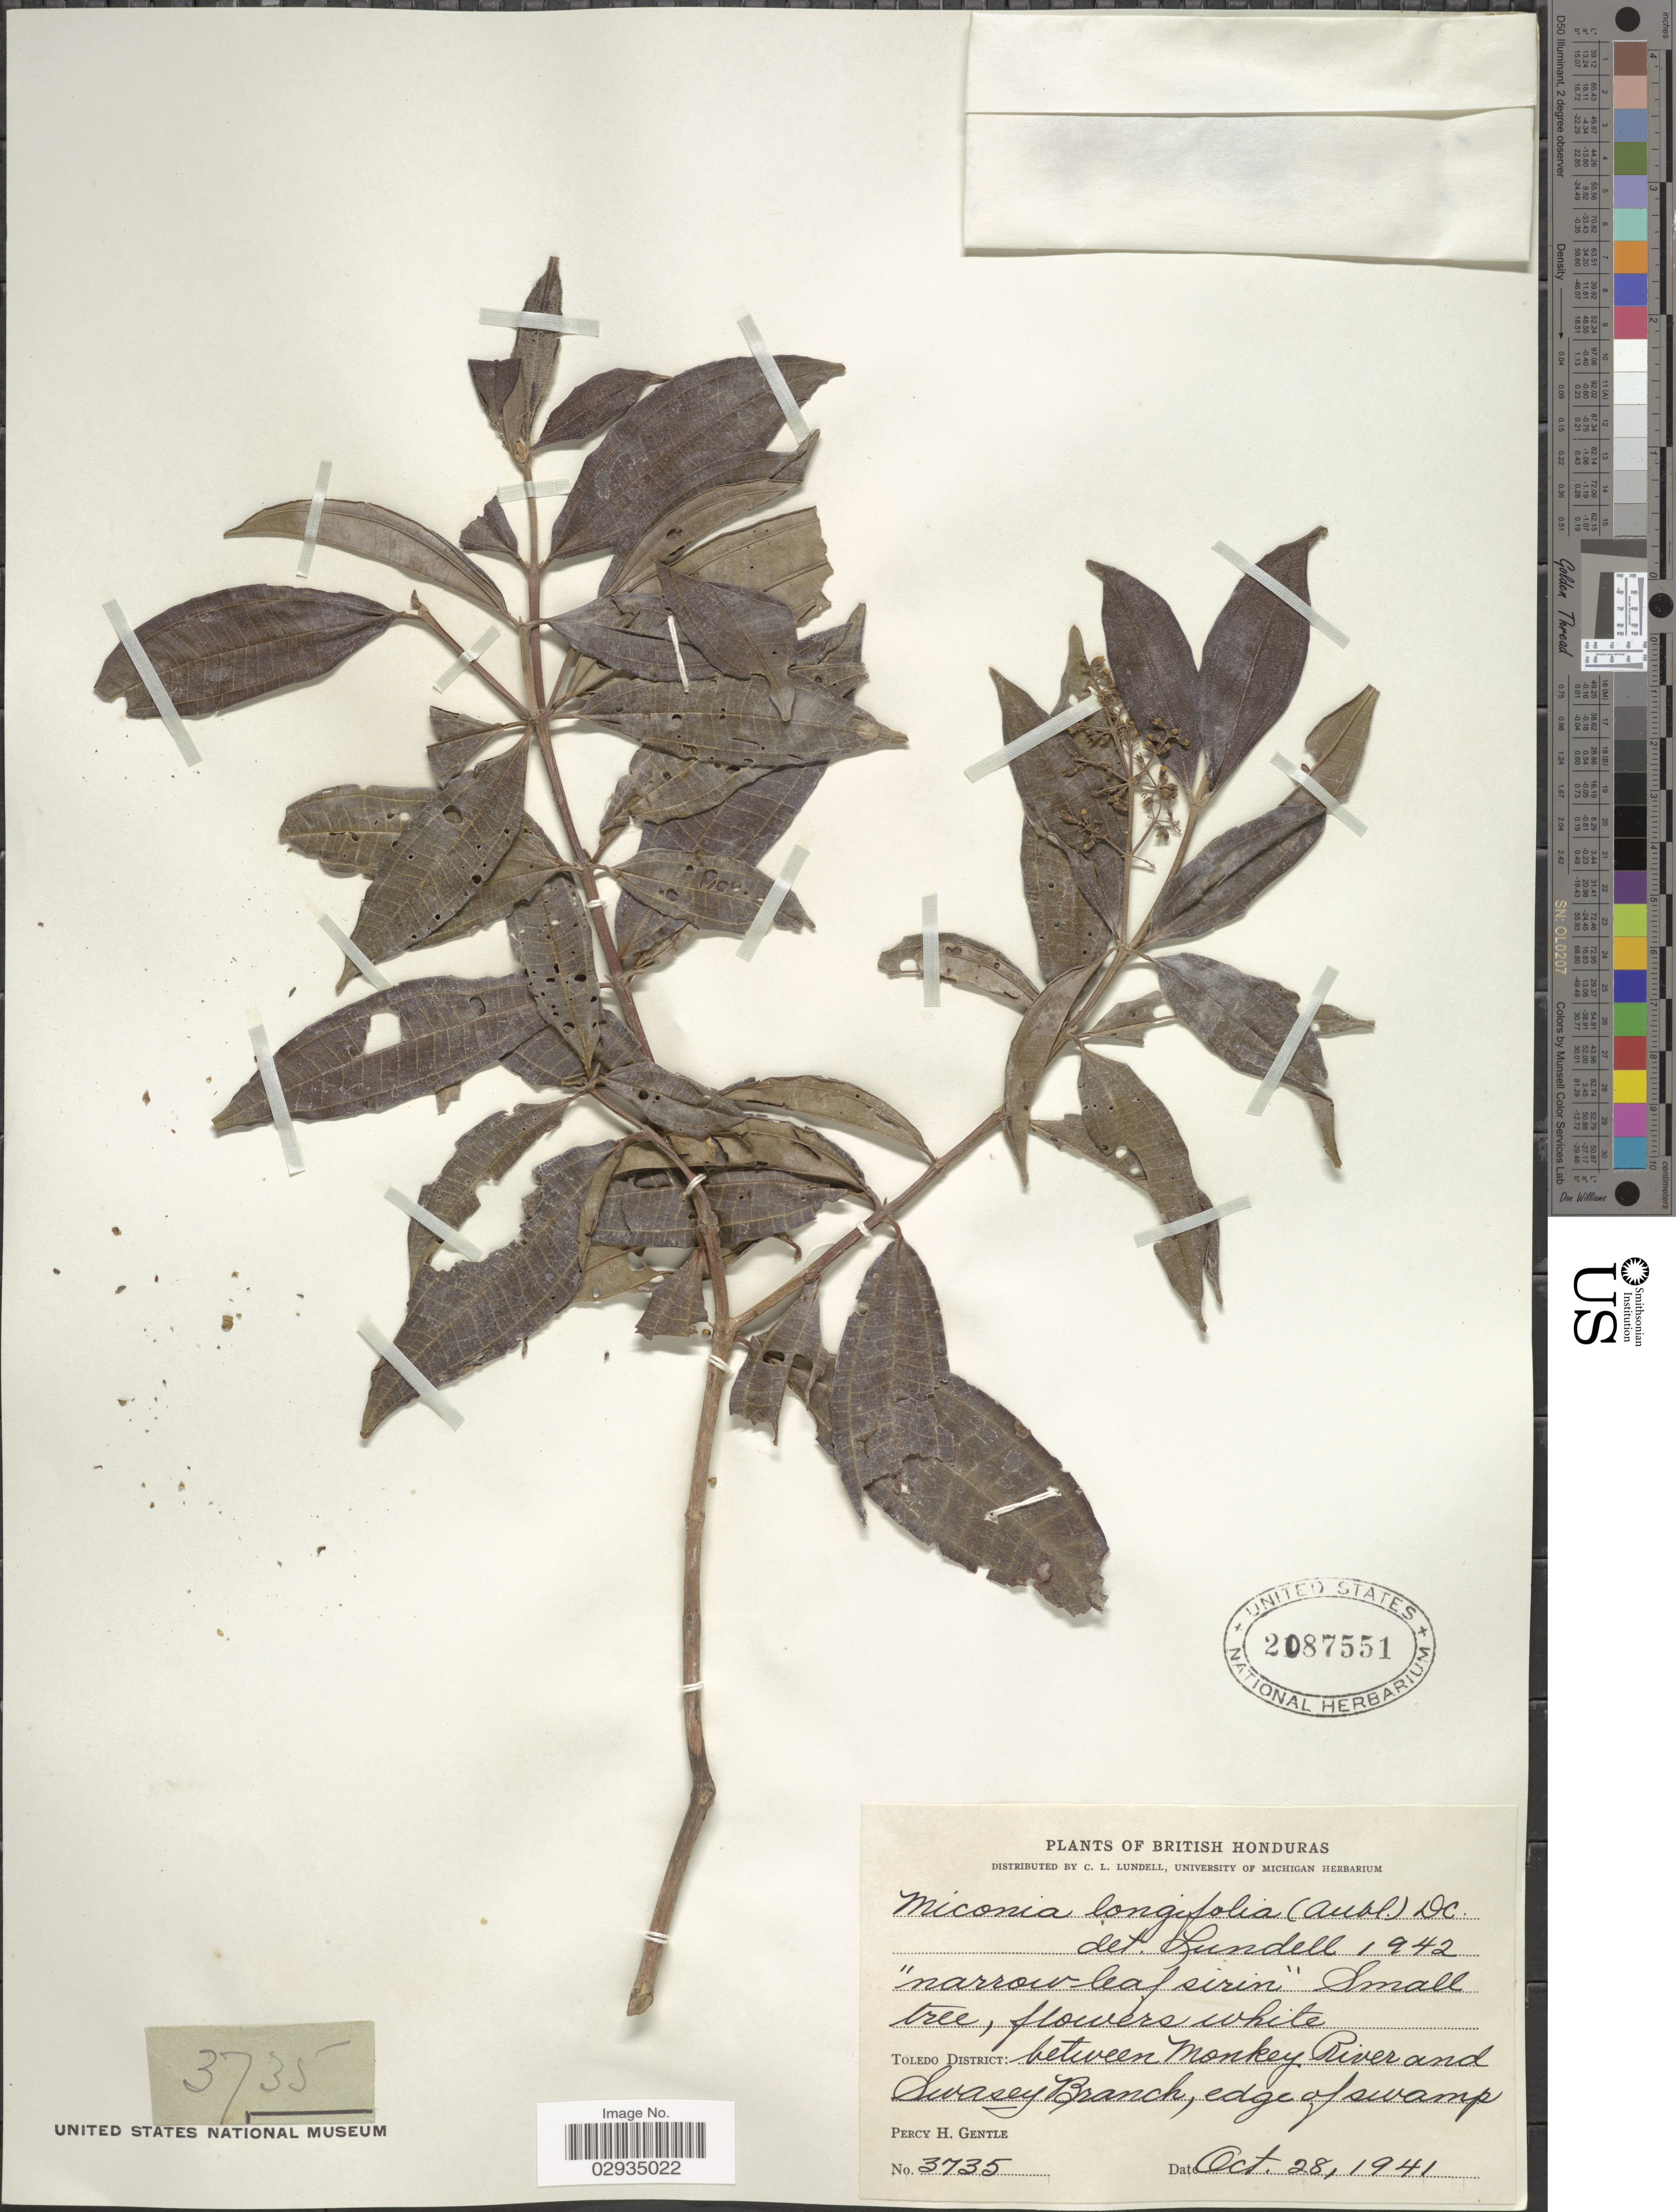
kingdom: Plantae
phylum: Tracheophyta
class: Magnoliopsida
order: Myrtales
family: Melastomataceae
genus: Miconia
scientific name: Miconia longifolia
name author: (Aubl.) DC.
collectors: P. H. Gentle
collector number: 3735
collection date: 1941-10-28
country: Belize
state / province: Toledo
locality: British Honduras. Toledo District: between Monkey River and Swasey Branch, edge of swamp.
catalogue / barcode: US 2087551